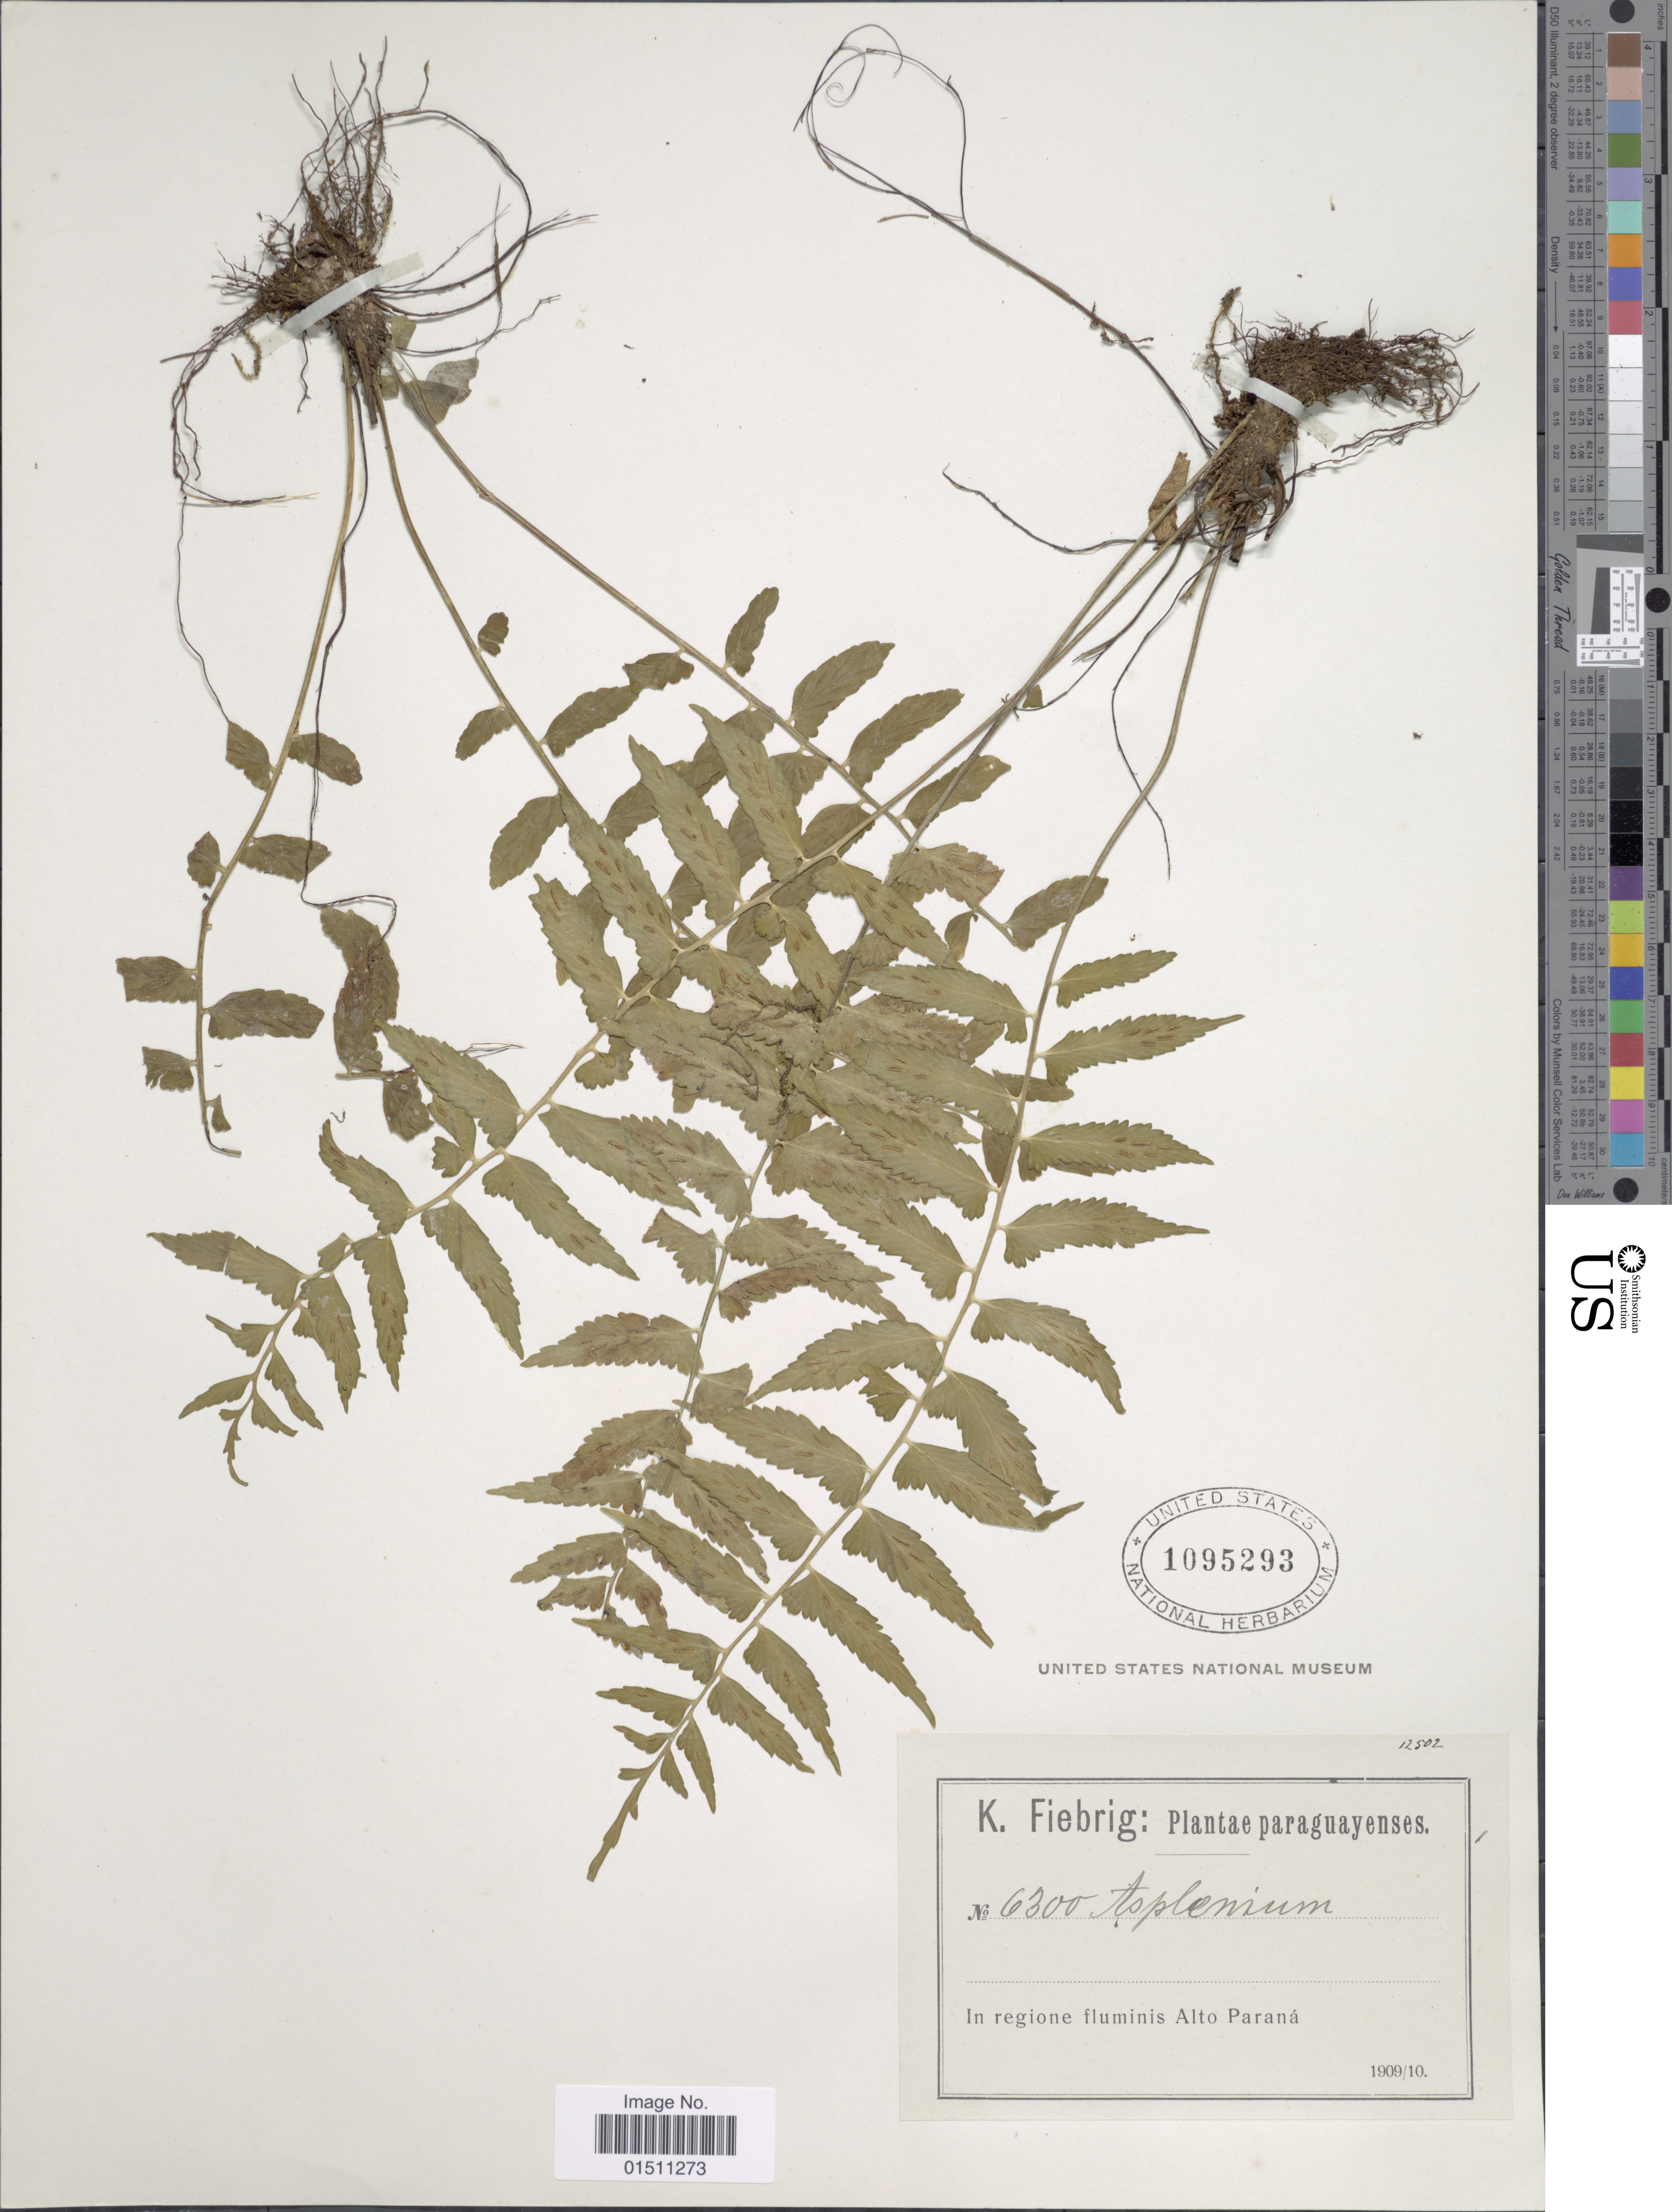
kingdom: Plantae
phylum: Tracheophyta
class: Polypodiopsida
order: Polypodiales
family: Aspleniaceae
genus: Asplenium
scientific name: Asplenium hastatum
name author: Klotzsch ex Kunze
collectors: K. Fiebrig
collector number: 6300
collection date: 1909/1910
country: Paraguay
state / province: Alto Parana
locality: Paraguayenses, in regione fluminis Alto Paraná.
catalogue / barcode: US 1095293